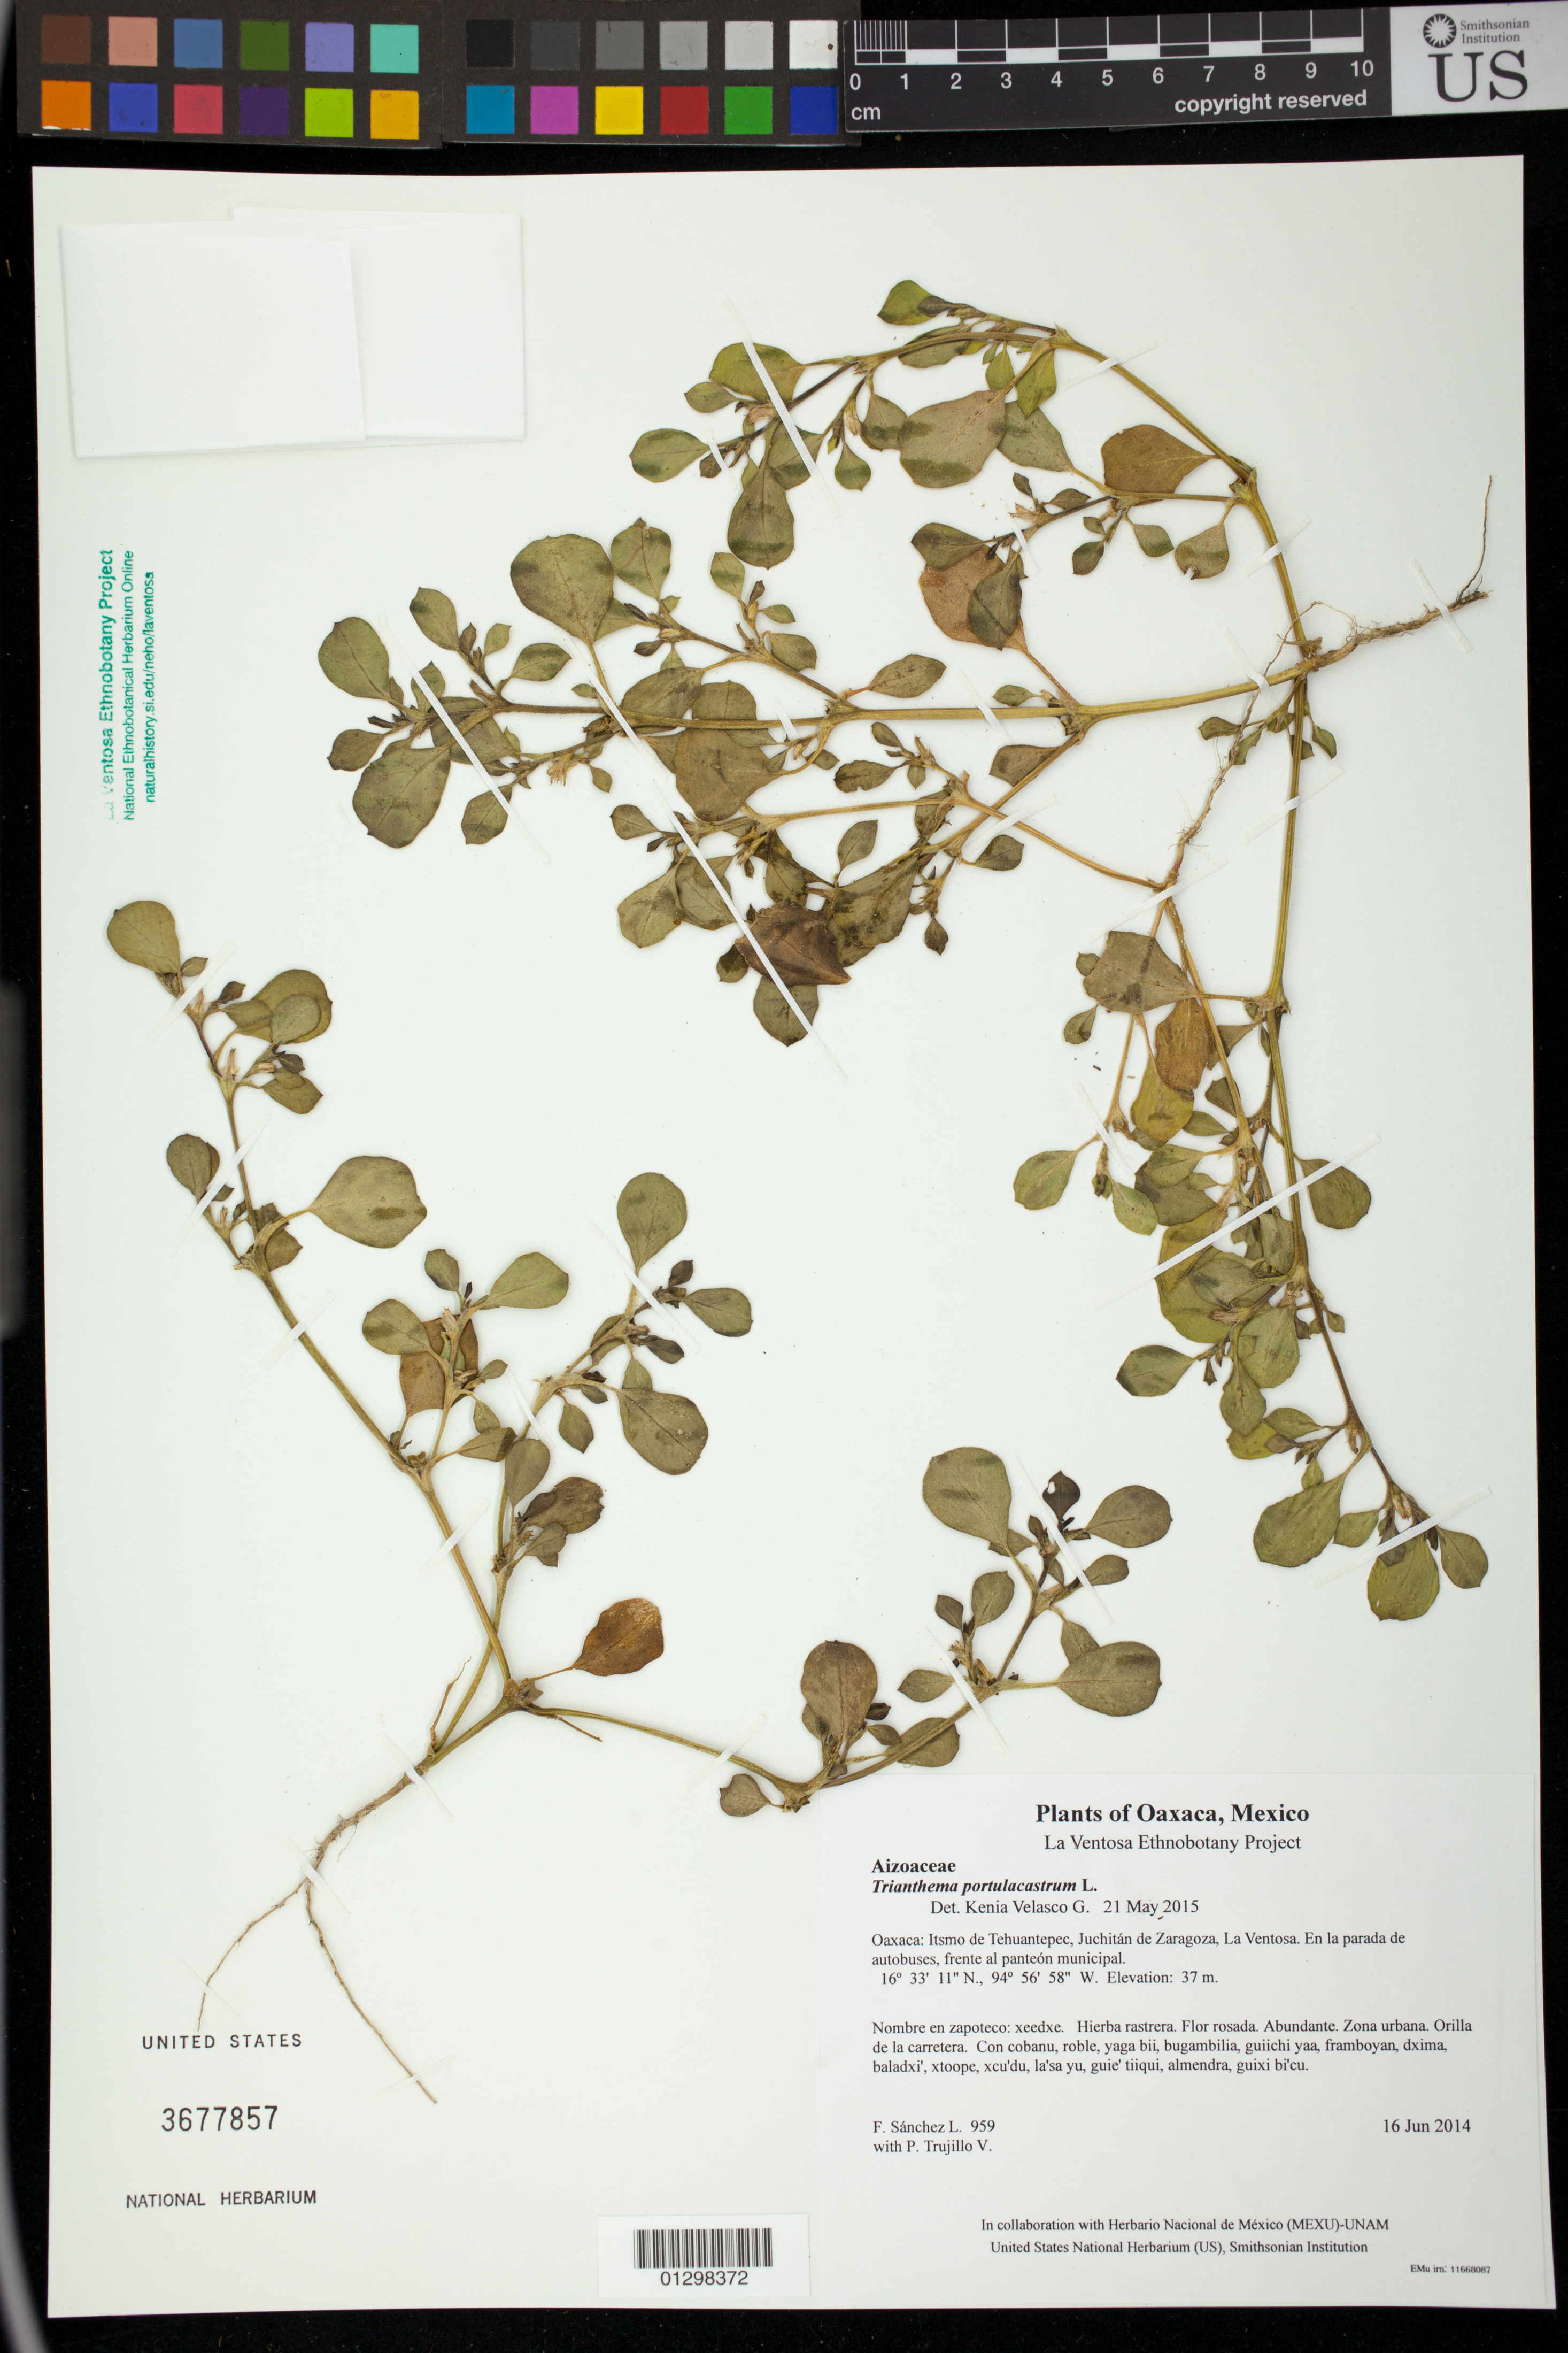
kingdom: Plantae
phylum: Tracheophyta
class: Magnoliopsida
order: Caryophyllales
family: Aizoaceae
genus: Trianthema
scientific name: Trianthema portulacastrum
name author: L.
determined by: Velasco G., Kenia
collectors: F. Sánchez L. & P. Trujillo V.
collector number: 959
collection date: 2014-06-16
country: Mexico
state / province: Oaxaca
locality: Itsmo de Tehuantepec, Juchitán de Zaragoza, La Ventosa. En la parada de autobuses, frente al panteón municipal.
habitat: Zona urbana. Orilla de la carretera.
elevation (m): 37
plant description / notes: JEBOT, MEXU, SERO, US; Guixi layu. Guie' rosa. Stale.; berdolaga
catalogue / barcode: US 3677857